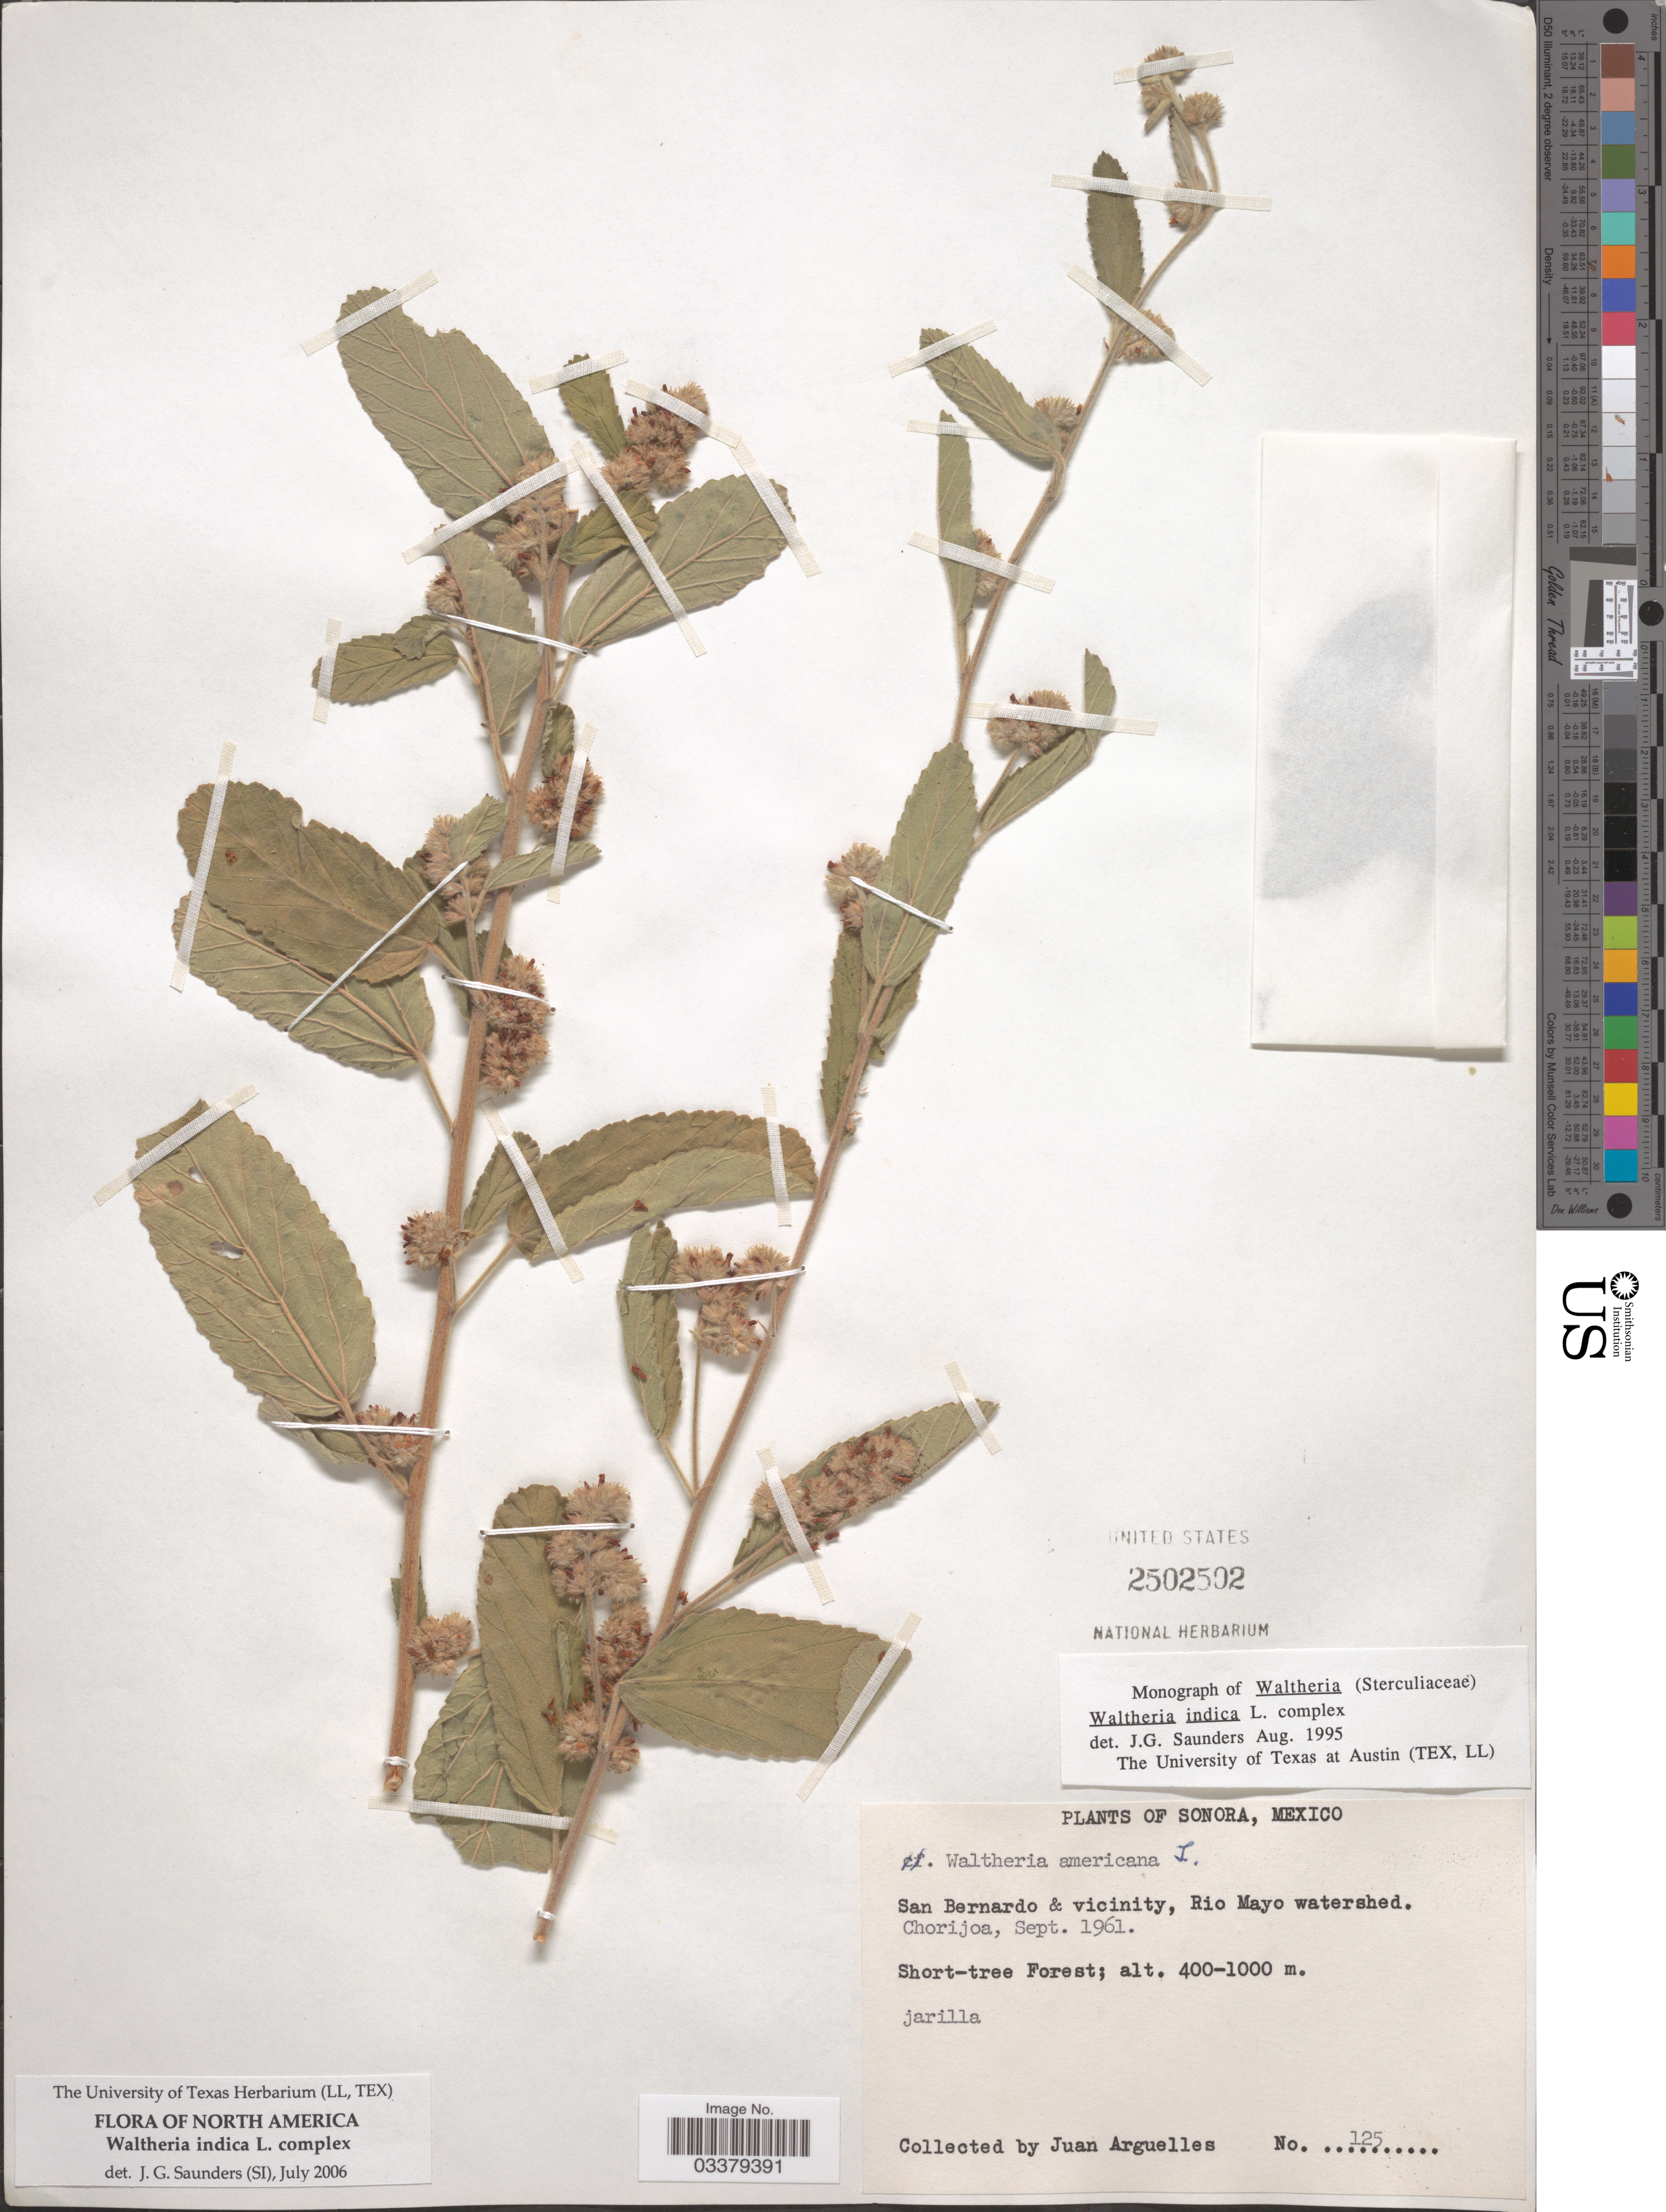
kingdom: Plantae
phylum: Tracheophyta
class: Magnoliopsida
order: Malvales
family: Malvaceae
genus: Waltheria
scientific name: Waltheria indica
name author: L.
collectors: J. Arguelles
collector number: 125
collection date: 1961-09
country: Mexico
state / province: Sonora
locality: San Bernardo & vicinity, Rio Mayo watershed. Chorijoa.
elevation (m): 400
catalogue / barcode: US 2502502